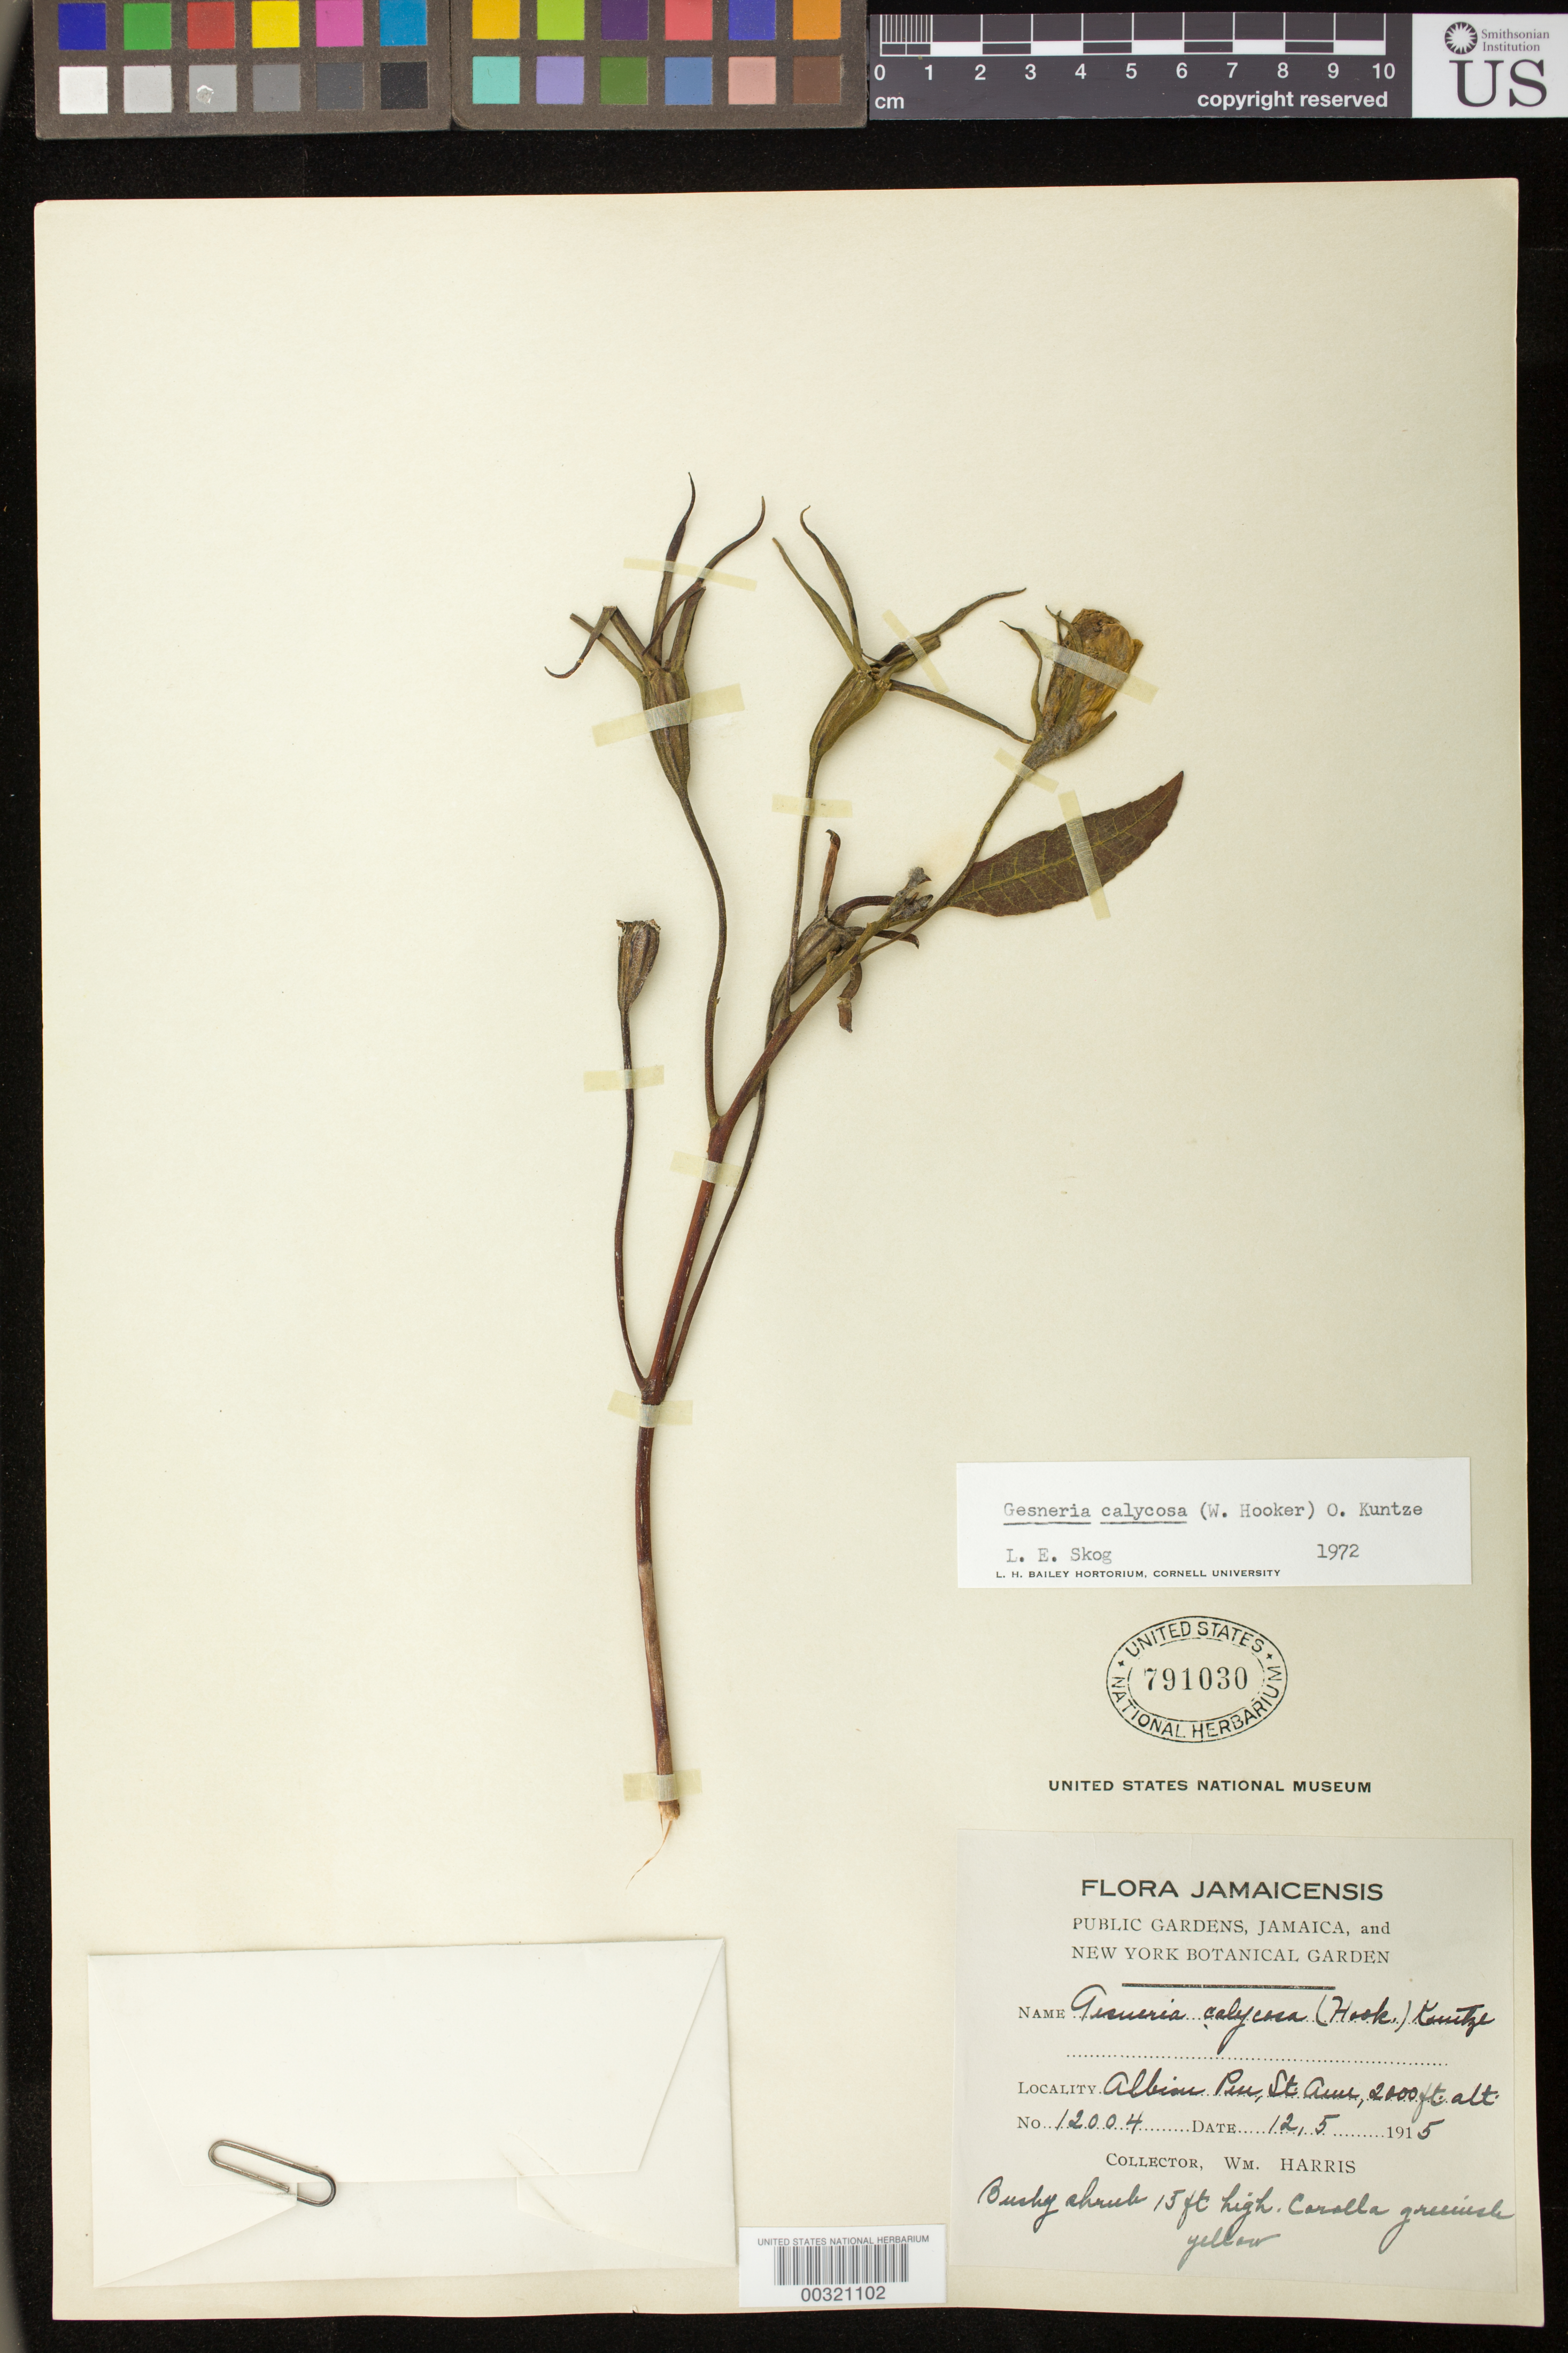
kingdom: Plantae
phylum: Tracheophyta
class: Magnoliopsida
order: Lamiales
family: Gesneriaceae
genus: Gesneria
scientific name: Gesneria calycosa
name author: (Hook.) Kuntze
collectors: W. Harris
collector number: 12004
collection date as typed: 12 May 1915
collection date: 1915-05-12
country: Jamaica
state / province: Saint Ann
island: Jamaica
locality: Albion Pen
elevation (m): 610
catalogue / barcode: US 791030